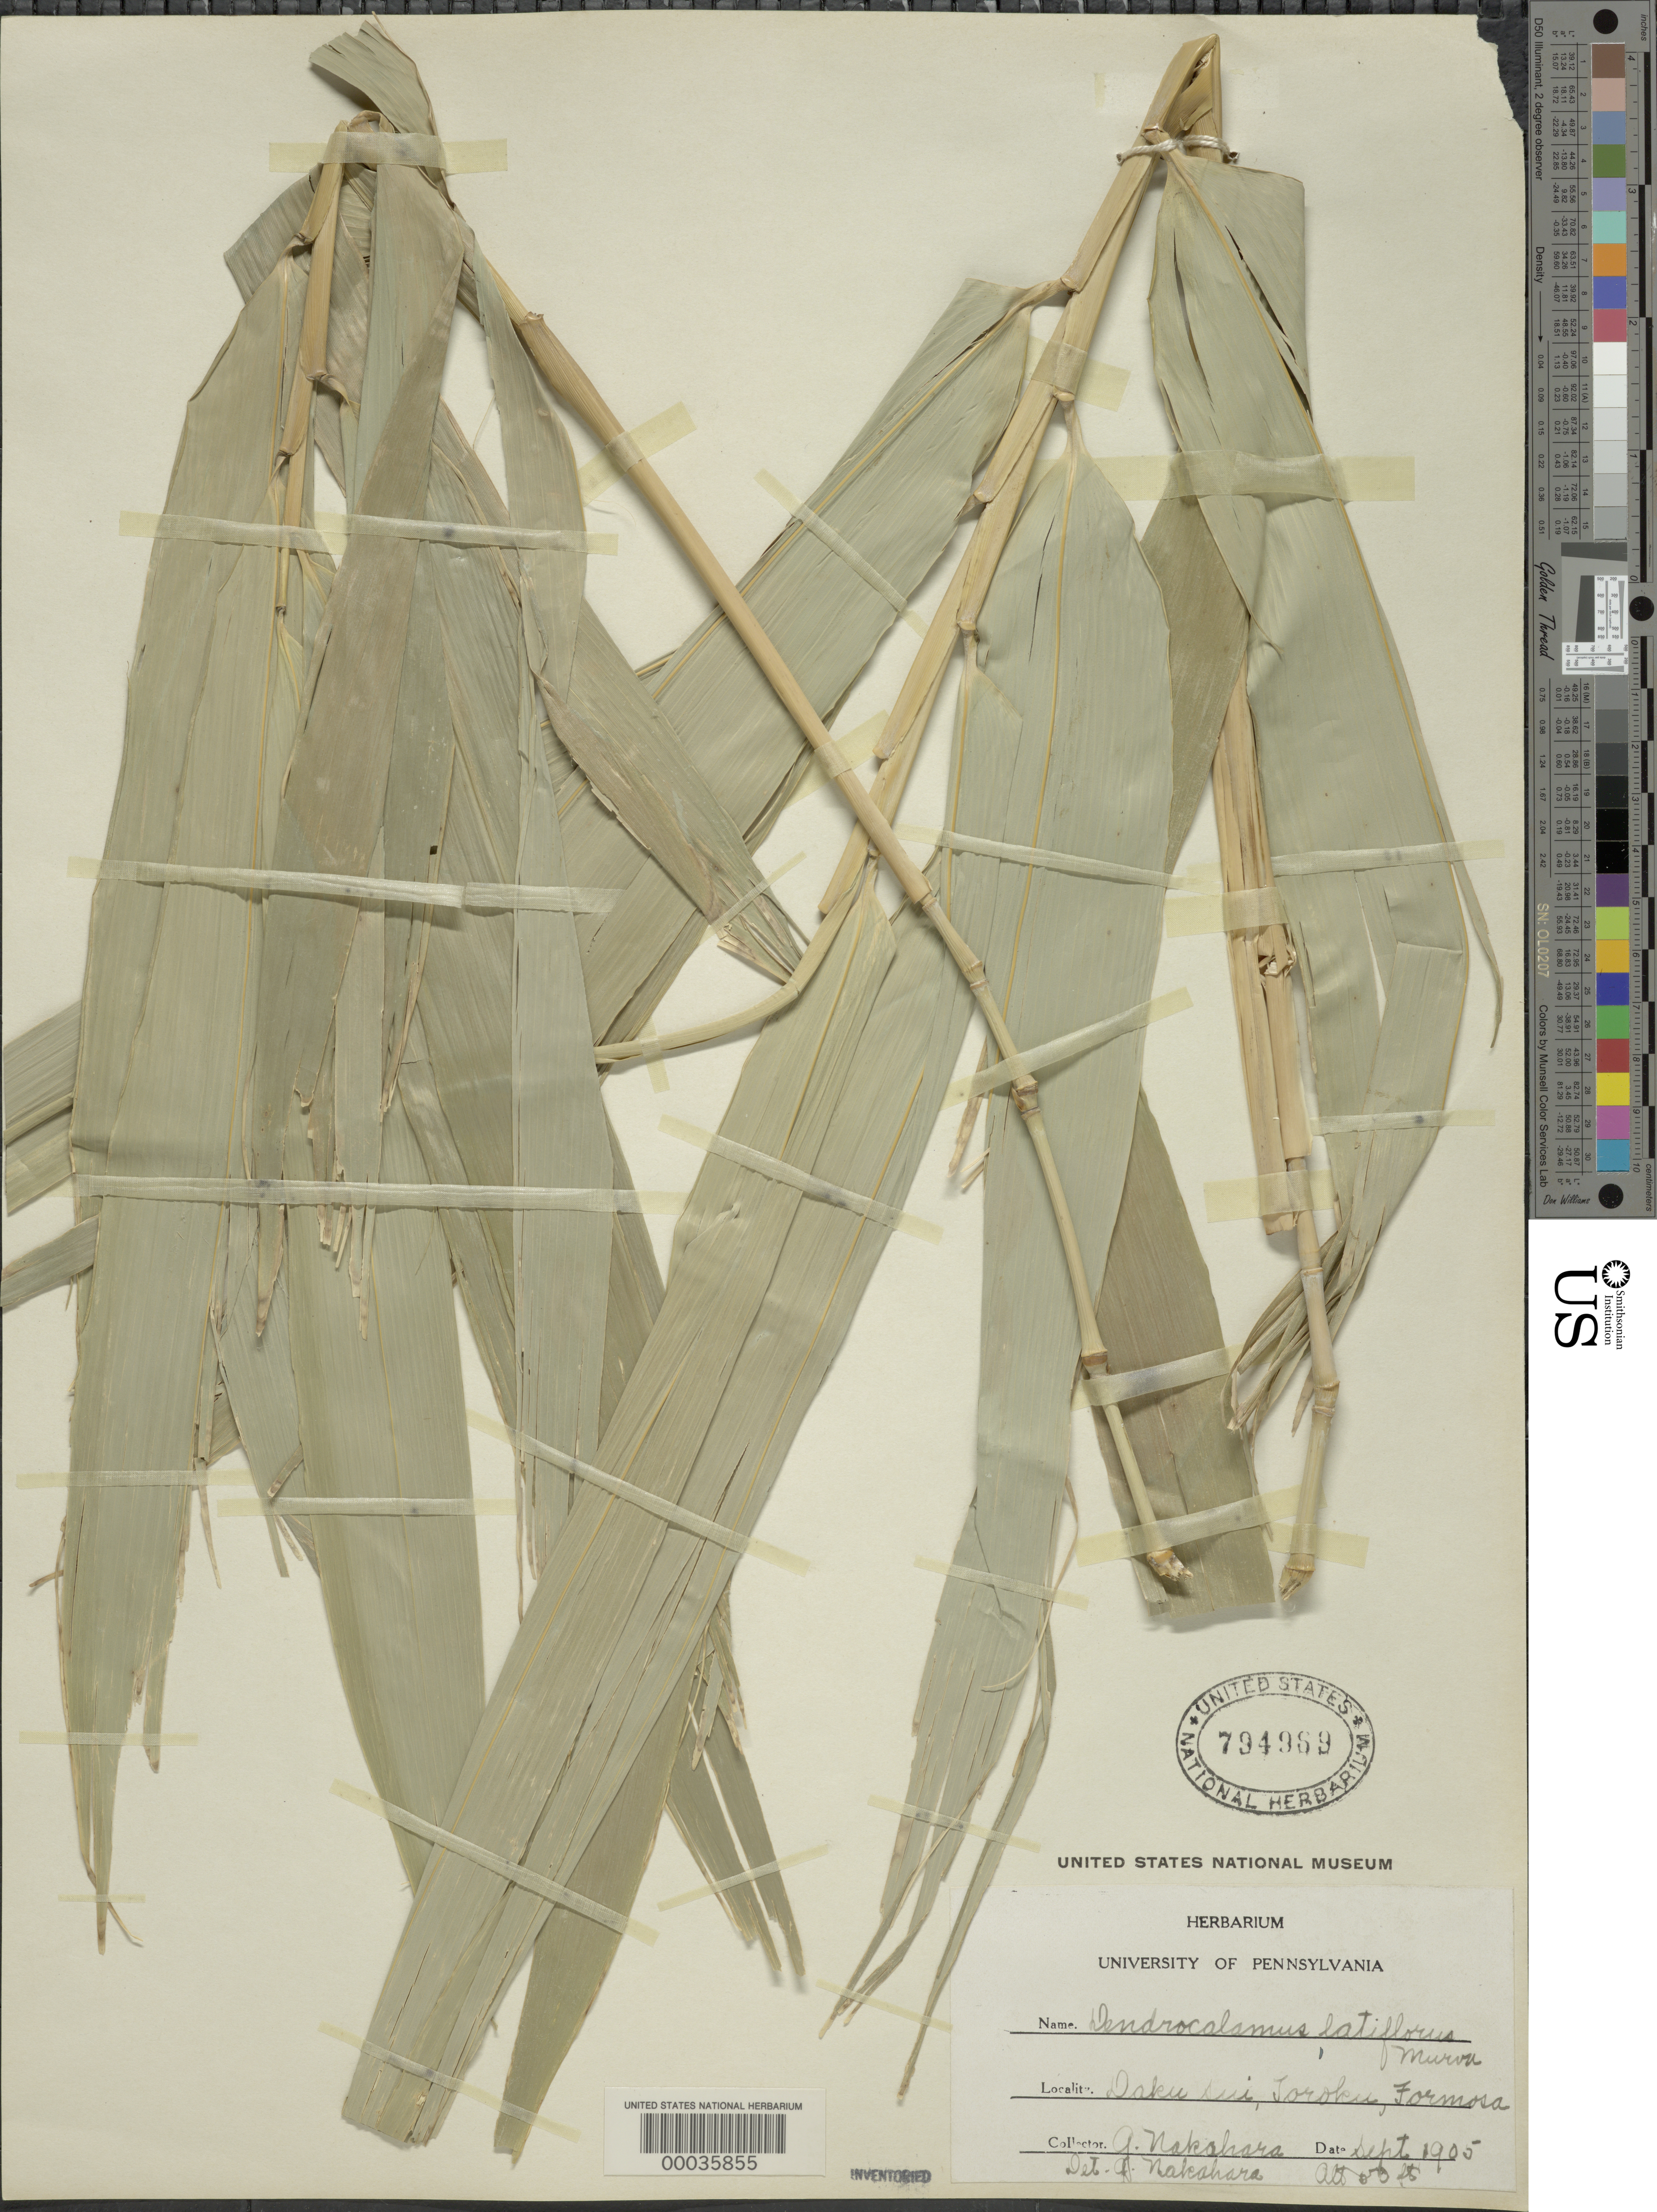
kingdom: Plantae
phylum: Tracheophyta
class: Liliopsida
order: Poales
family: Poaceae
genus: Dendrocalamus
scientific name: Dendrocalamus latiflorus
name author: Munro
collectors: G. Nakahara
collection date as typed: Sep 1905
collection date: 1905-09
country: Taiwan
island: Taiwan [Formosa]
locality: Daku sui, toroku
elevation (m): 15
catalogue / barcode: US 794969